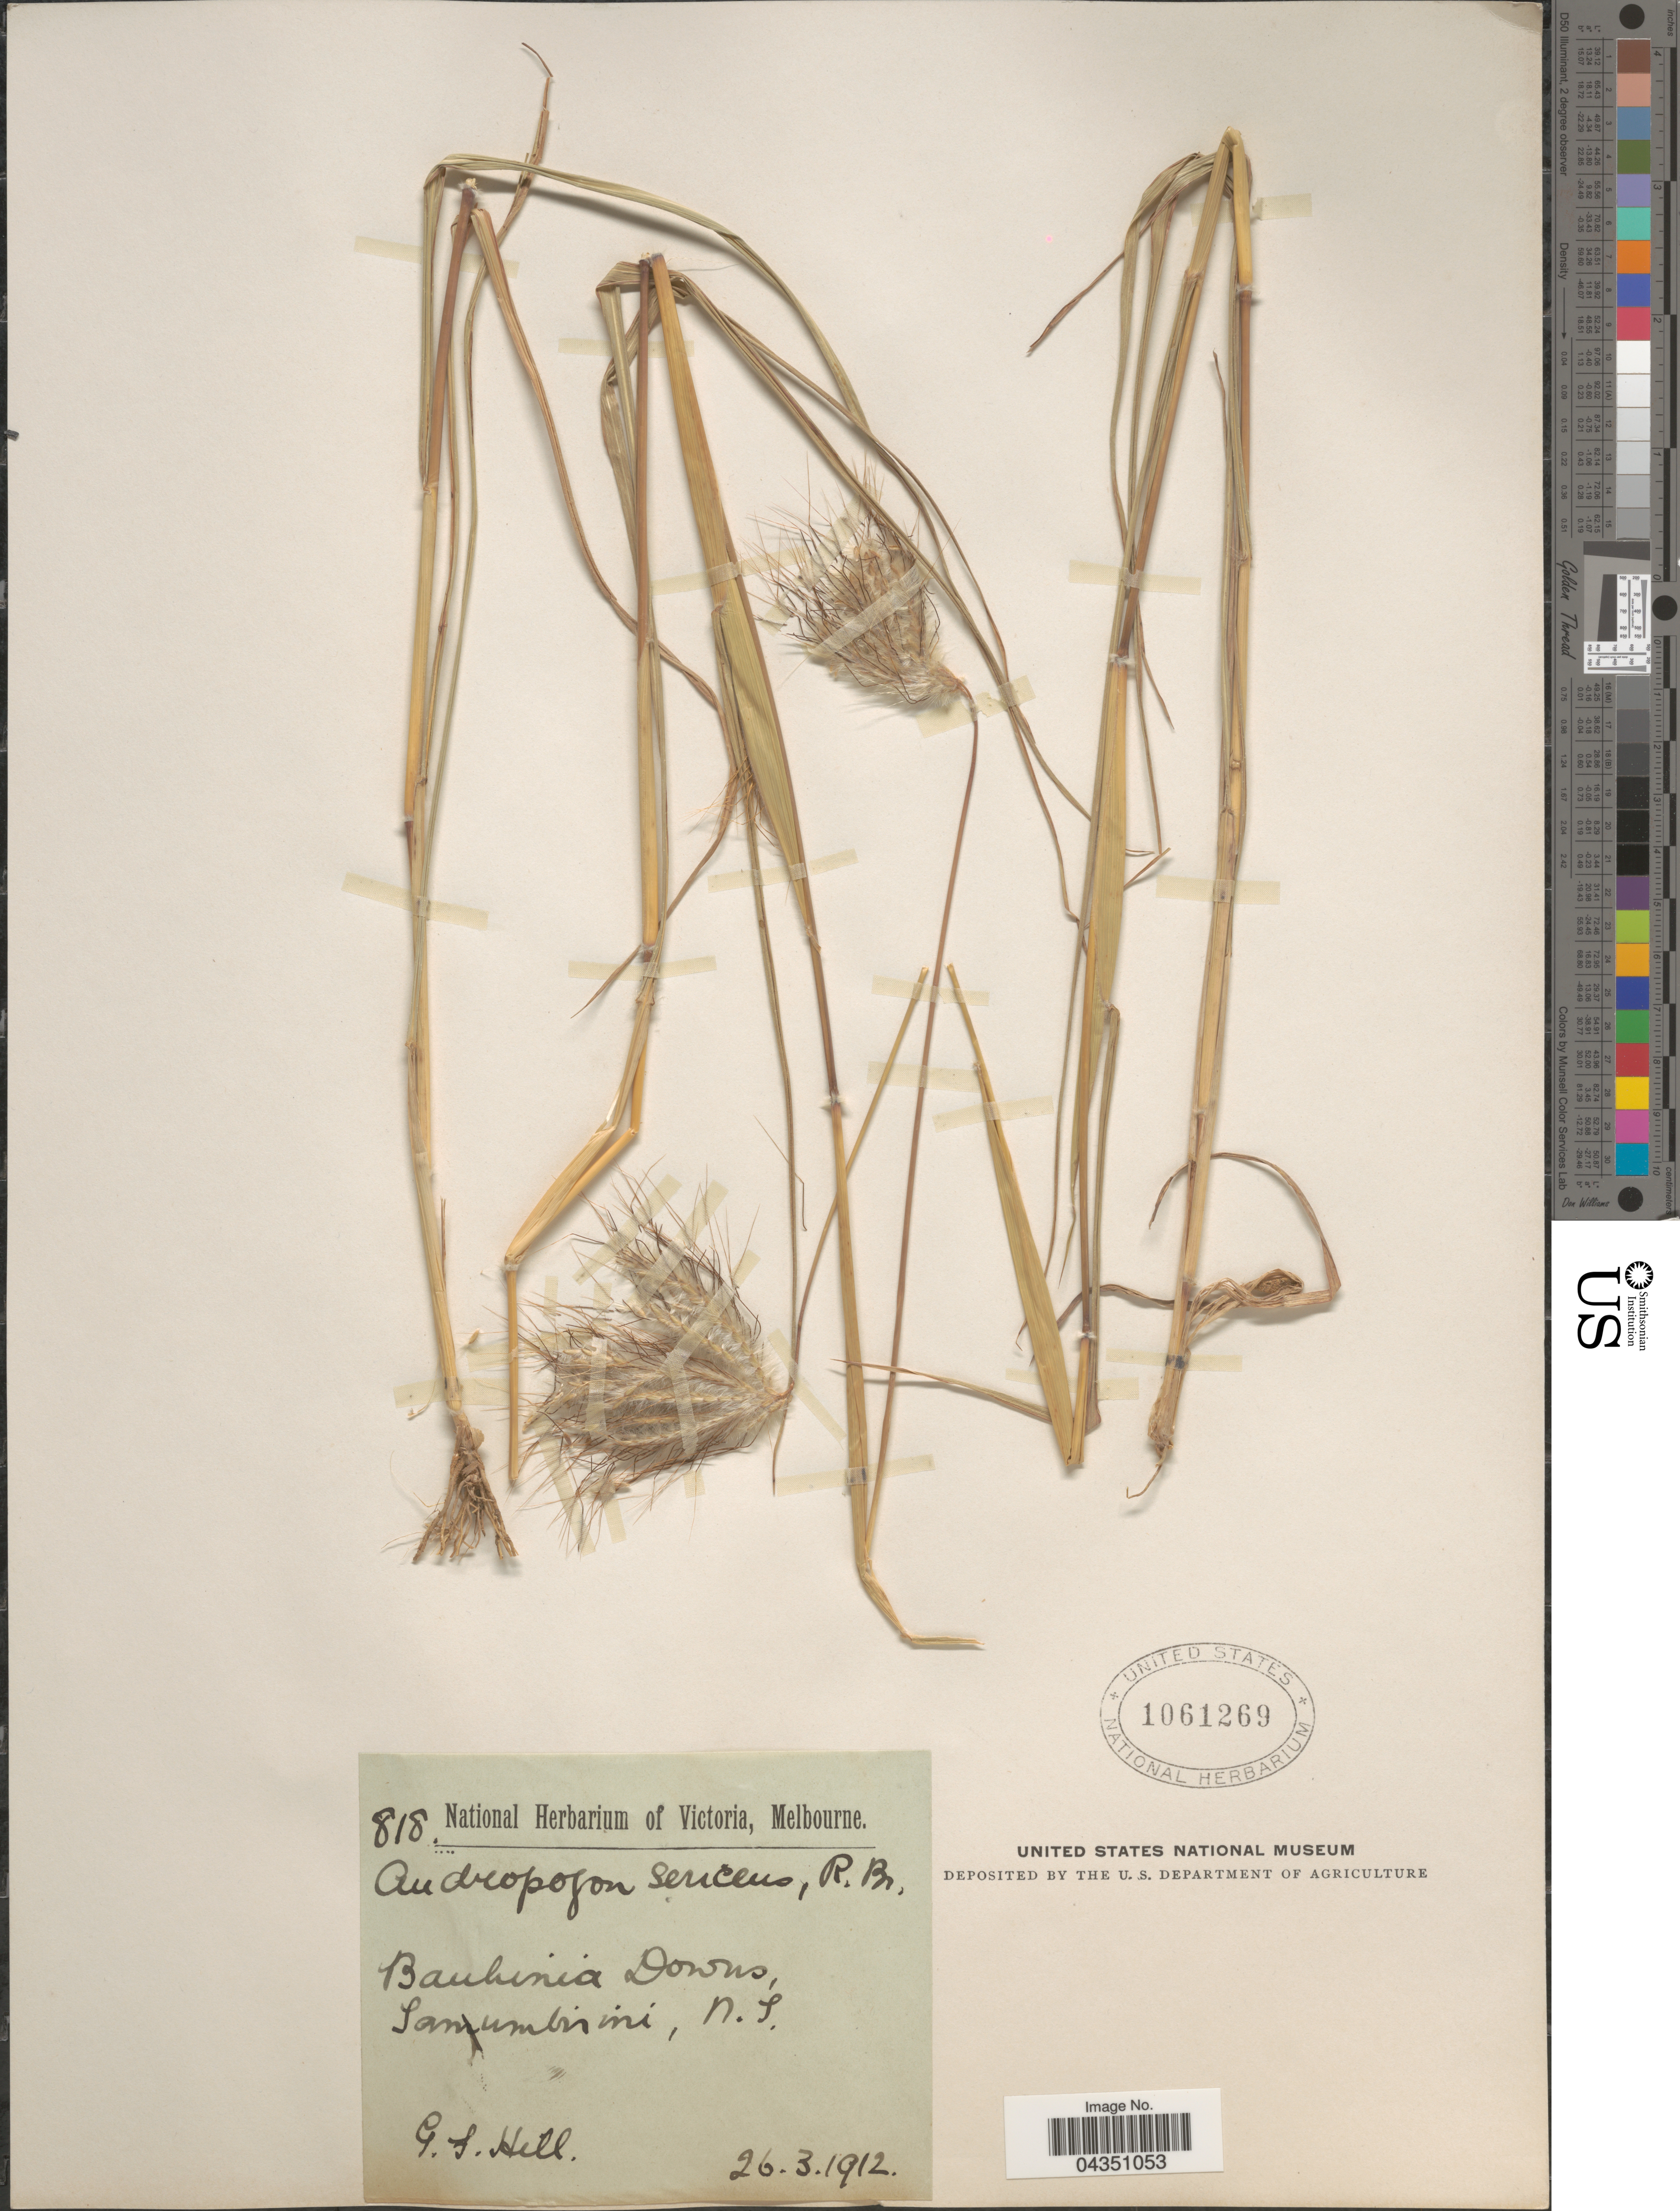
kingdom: Plantae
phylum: Tracheophyta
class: Liliopsida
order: Poales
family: Poaceae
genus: Dichanthium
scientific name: Dichanthium sericeum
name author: (R. Br.) A. Camus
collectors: G. Hill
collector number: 818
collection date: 1912-03-26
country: Australia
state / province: Northern Territory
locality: Bauhinia Downs, Tanumbirini.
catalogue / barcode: US 1061269